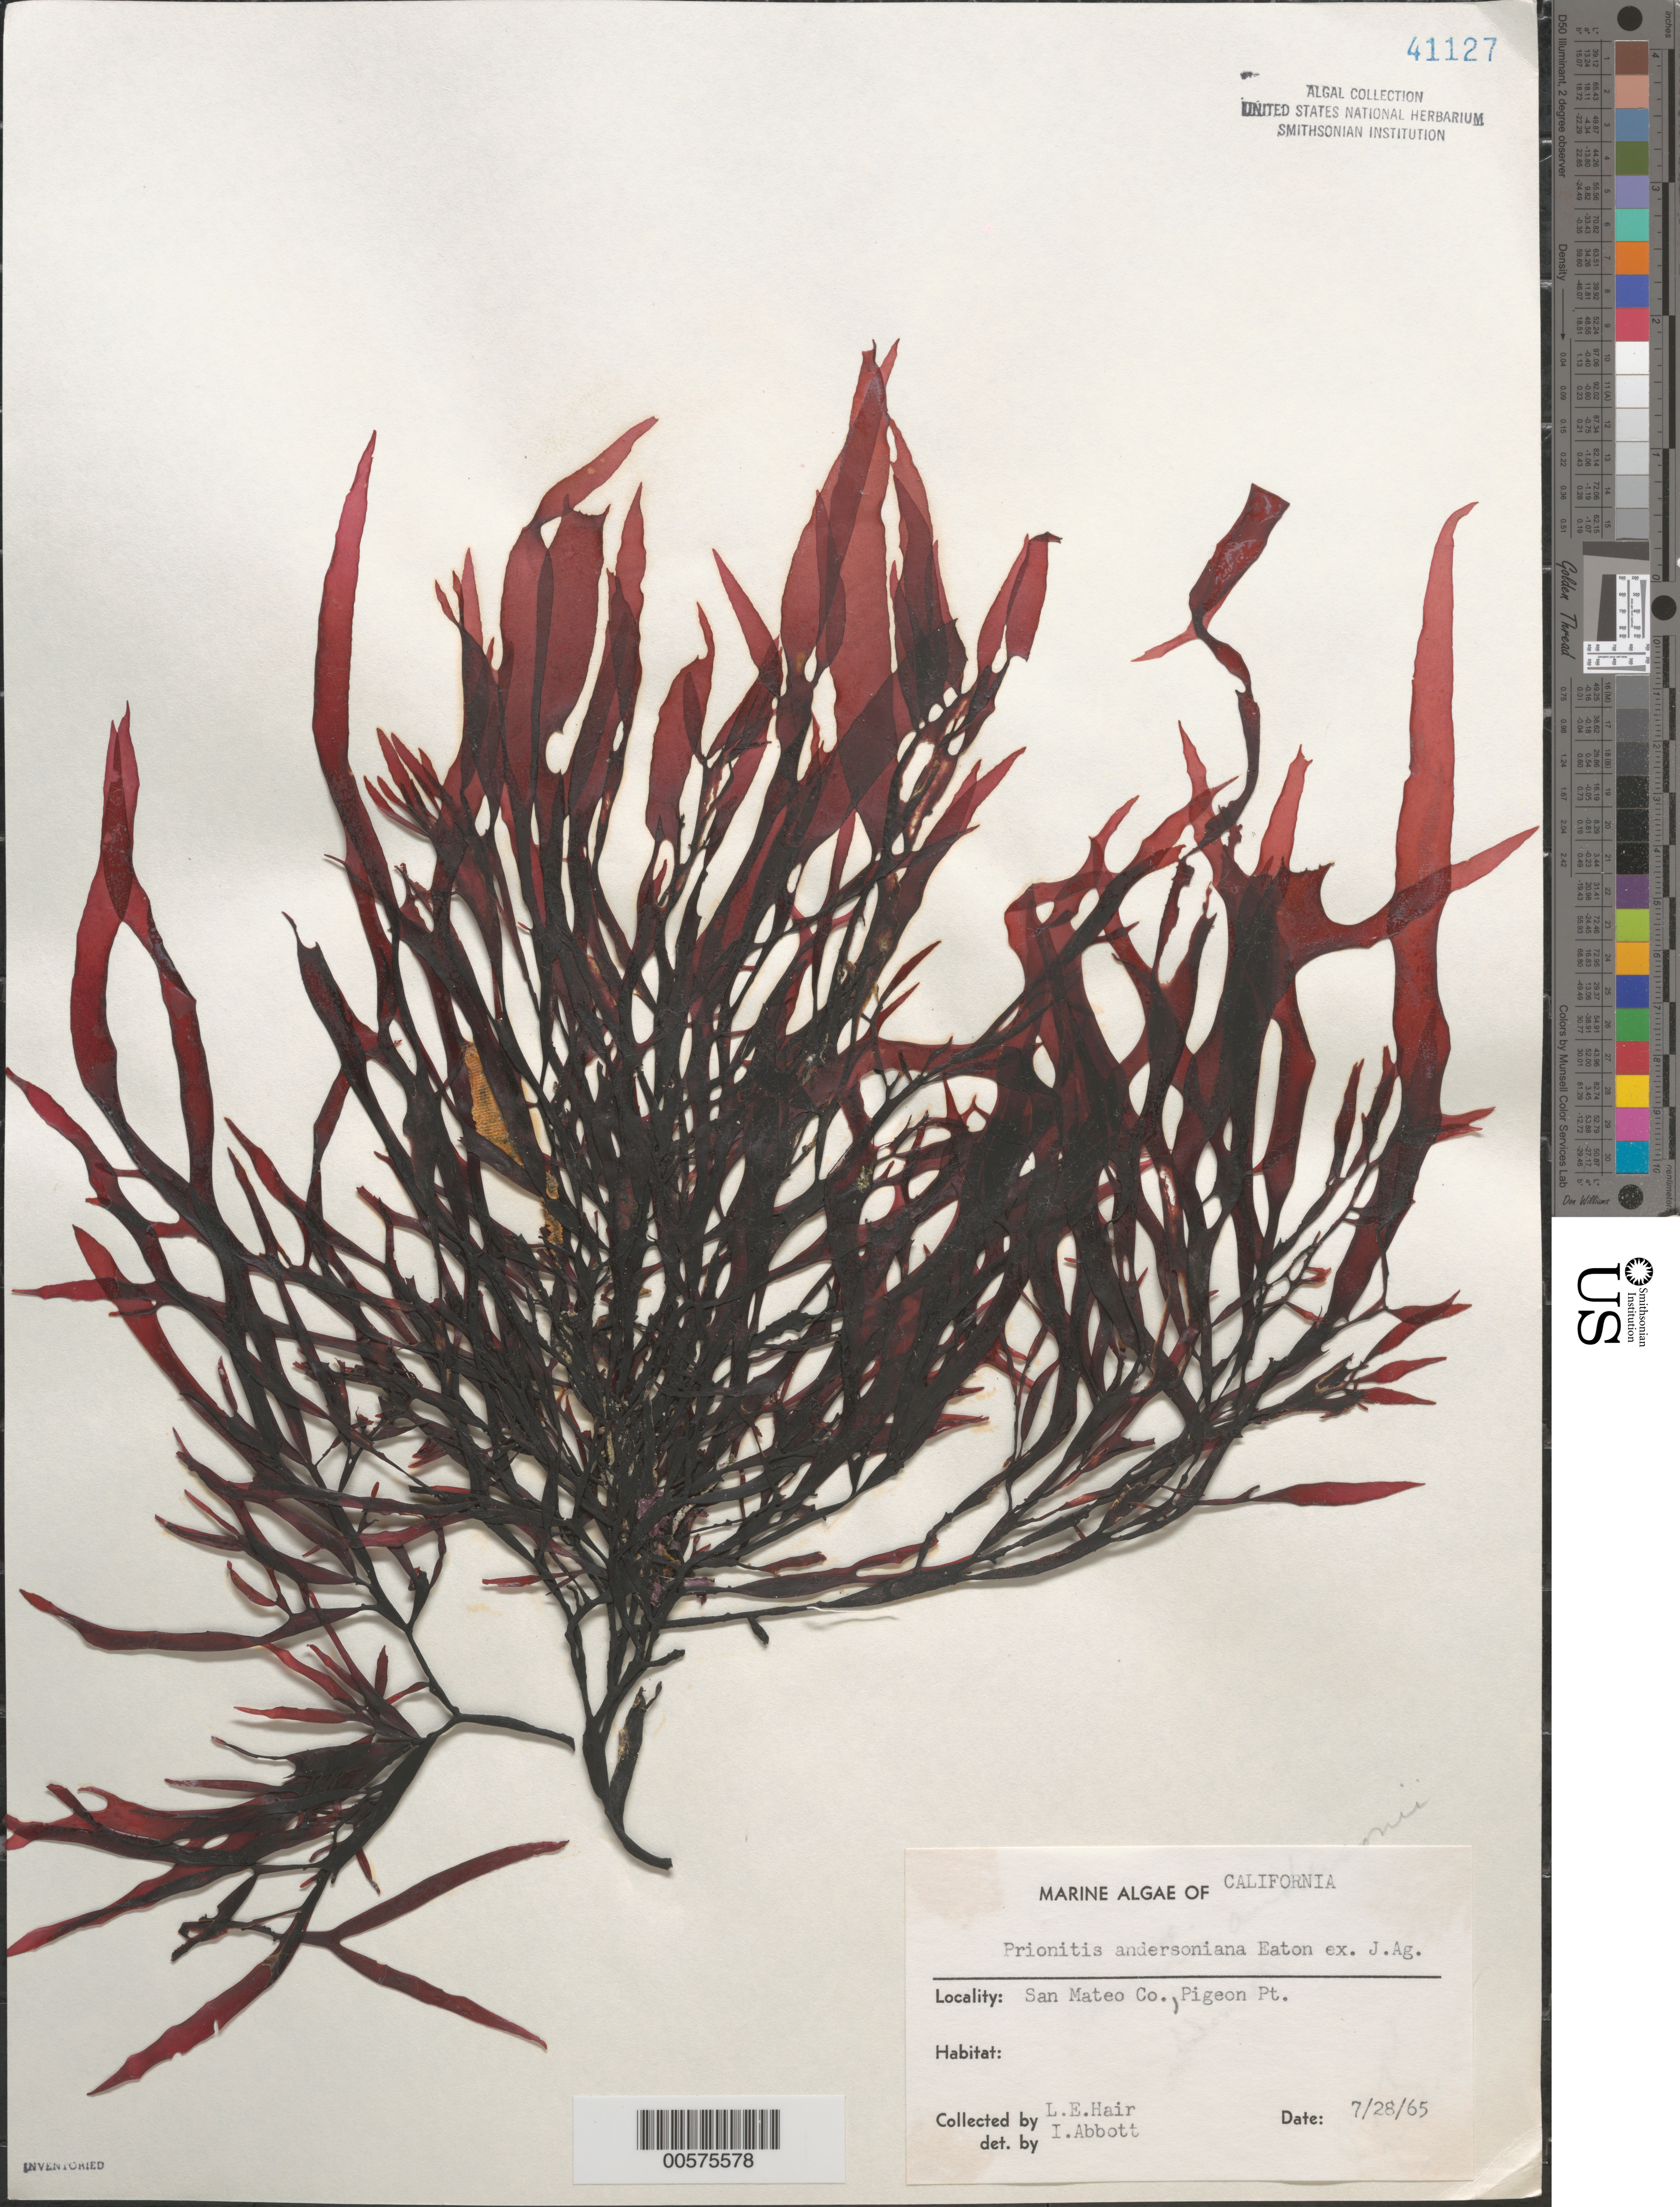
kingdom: Plantae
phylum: Rhodophyta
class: Florideophyceae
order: Cryptonemiales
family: Cryptonemiaceae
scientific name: Prionitis sternbergii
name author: (C. Agardh) J. Agardh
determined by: Algae name updating Project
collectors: L. Hair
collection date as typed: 28 Jul 1965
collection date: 1965-07-28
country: United States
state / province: California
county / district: San Mateo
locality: Pigeon Point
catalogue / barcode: US 41127